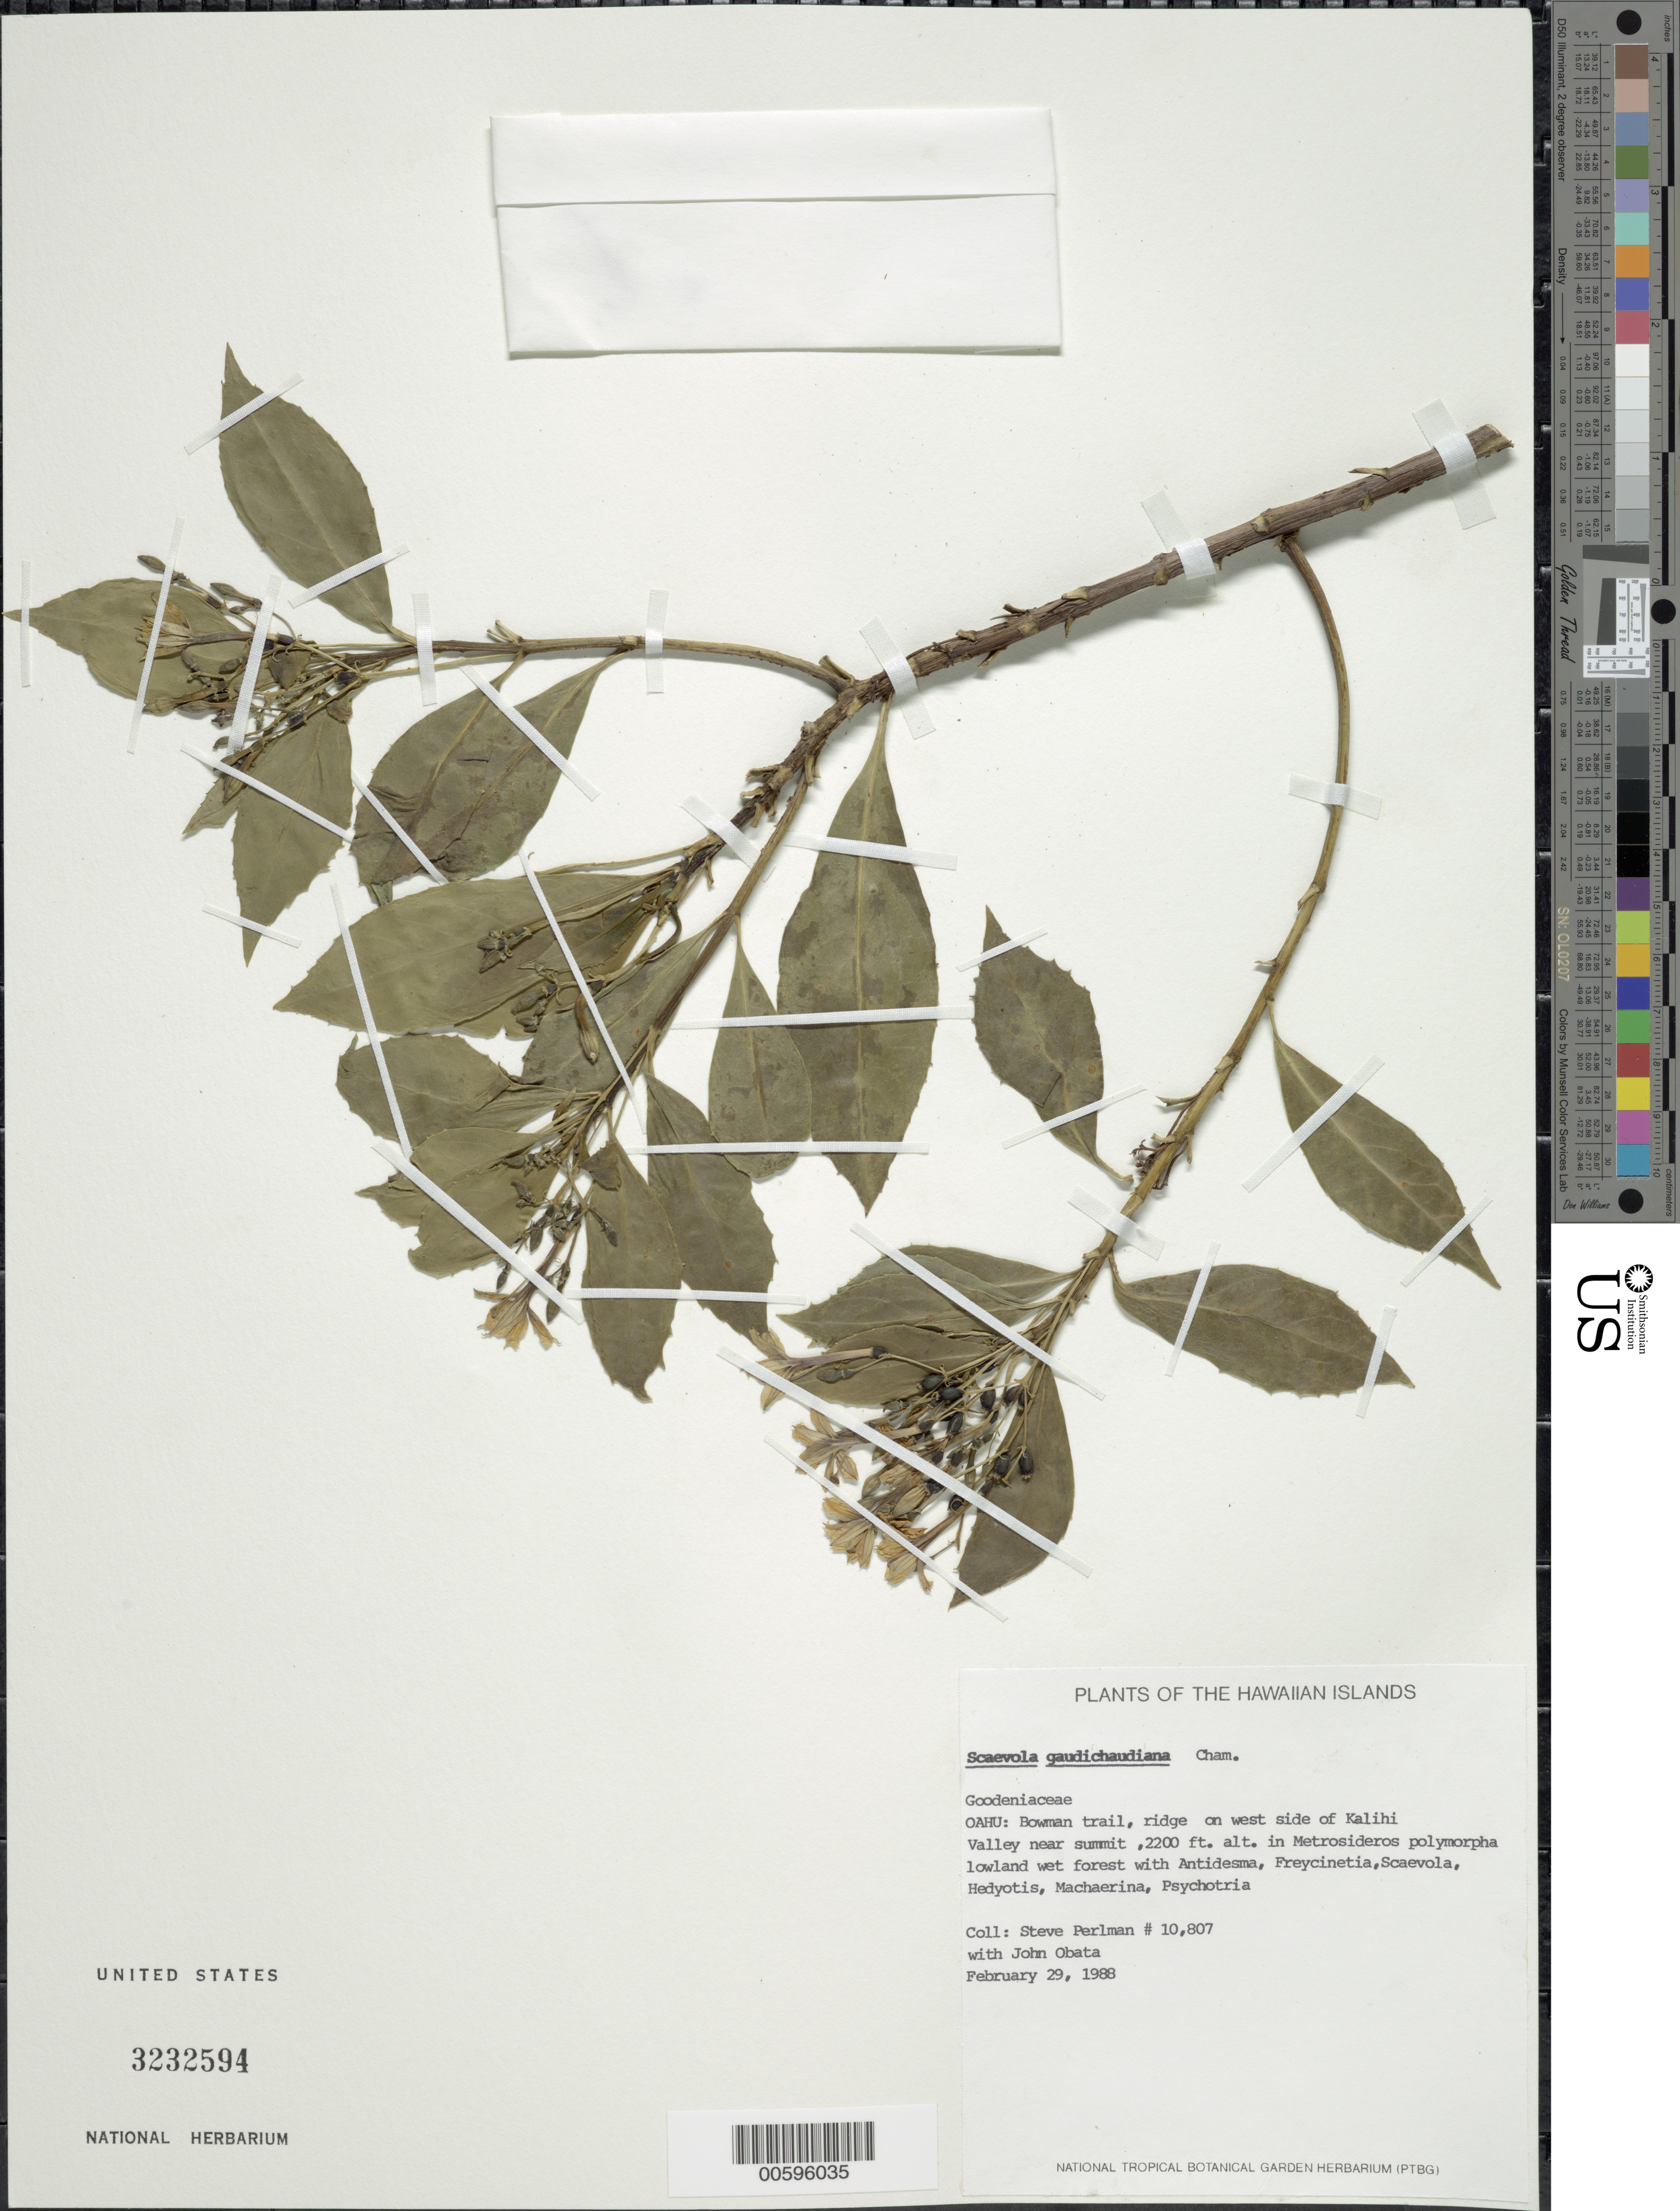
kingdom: Plantae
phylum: Tracheophyta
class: Magnoliopsida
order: Asterales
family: Goodeniaceae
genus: Scaevola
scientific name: Scaevola gaudichaudiana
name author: Cham.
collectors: S. P. Perlman & J. Obata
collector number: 10807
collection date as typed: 29 Feb 1988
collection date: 1988-02-29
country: United States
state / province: Hawaii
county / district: Honolulu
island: Oahu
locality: Bowman trail, ridge on W side of Kalihi Valley near summit.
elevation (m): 671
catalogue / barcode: US 3232594